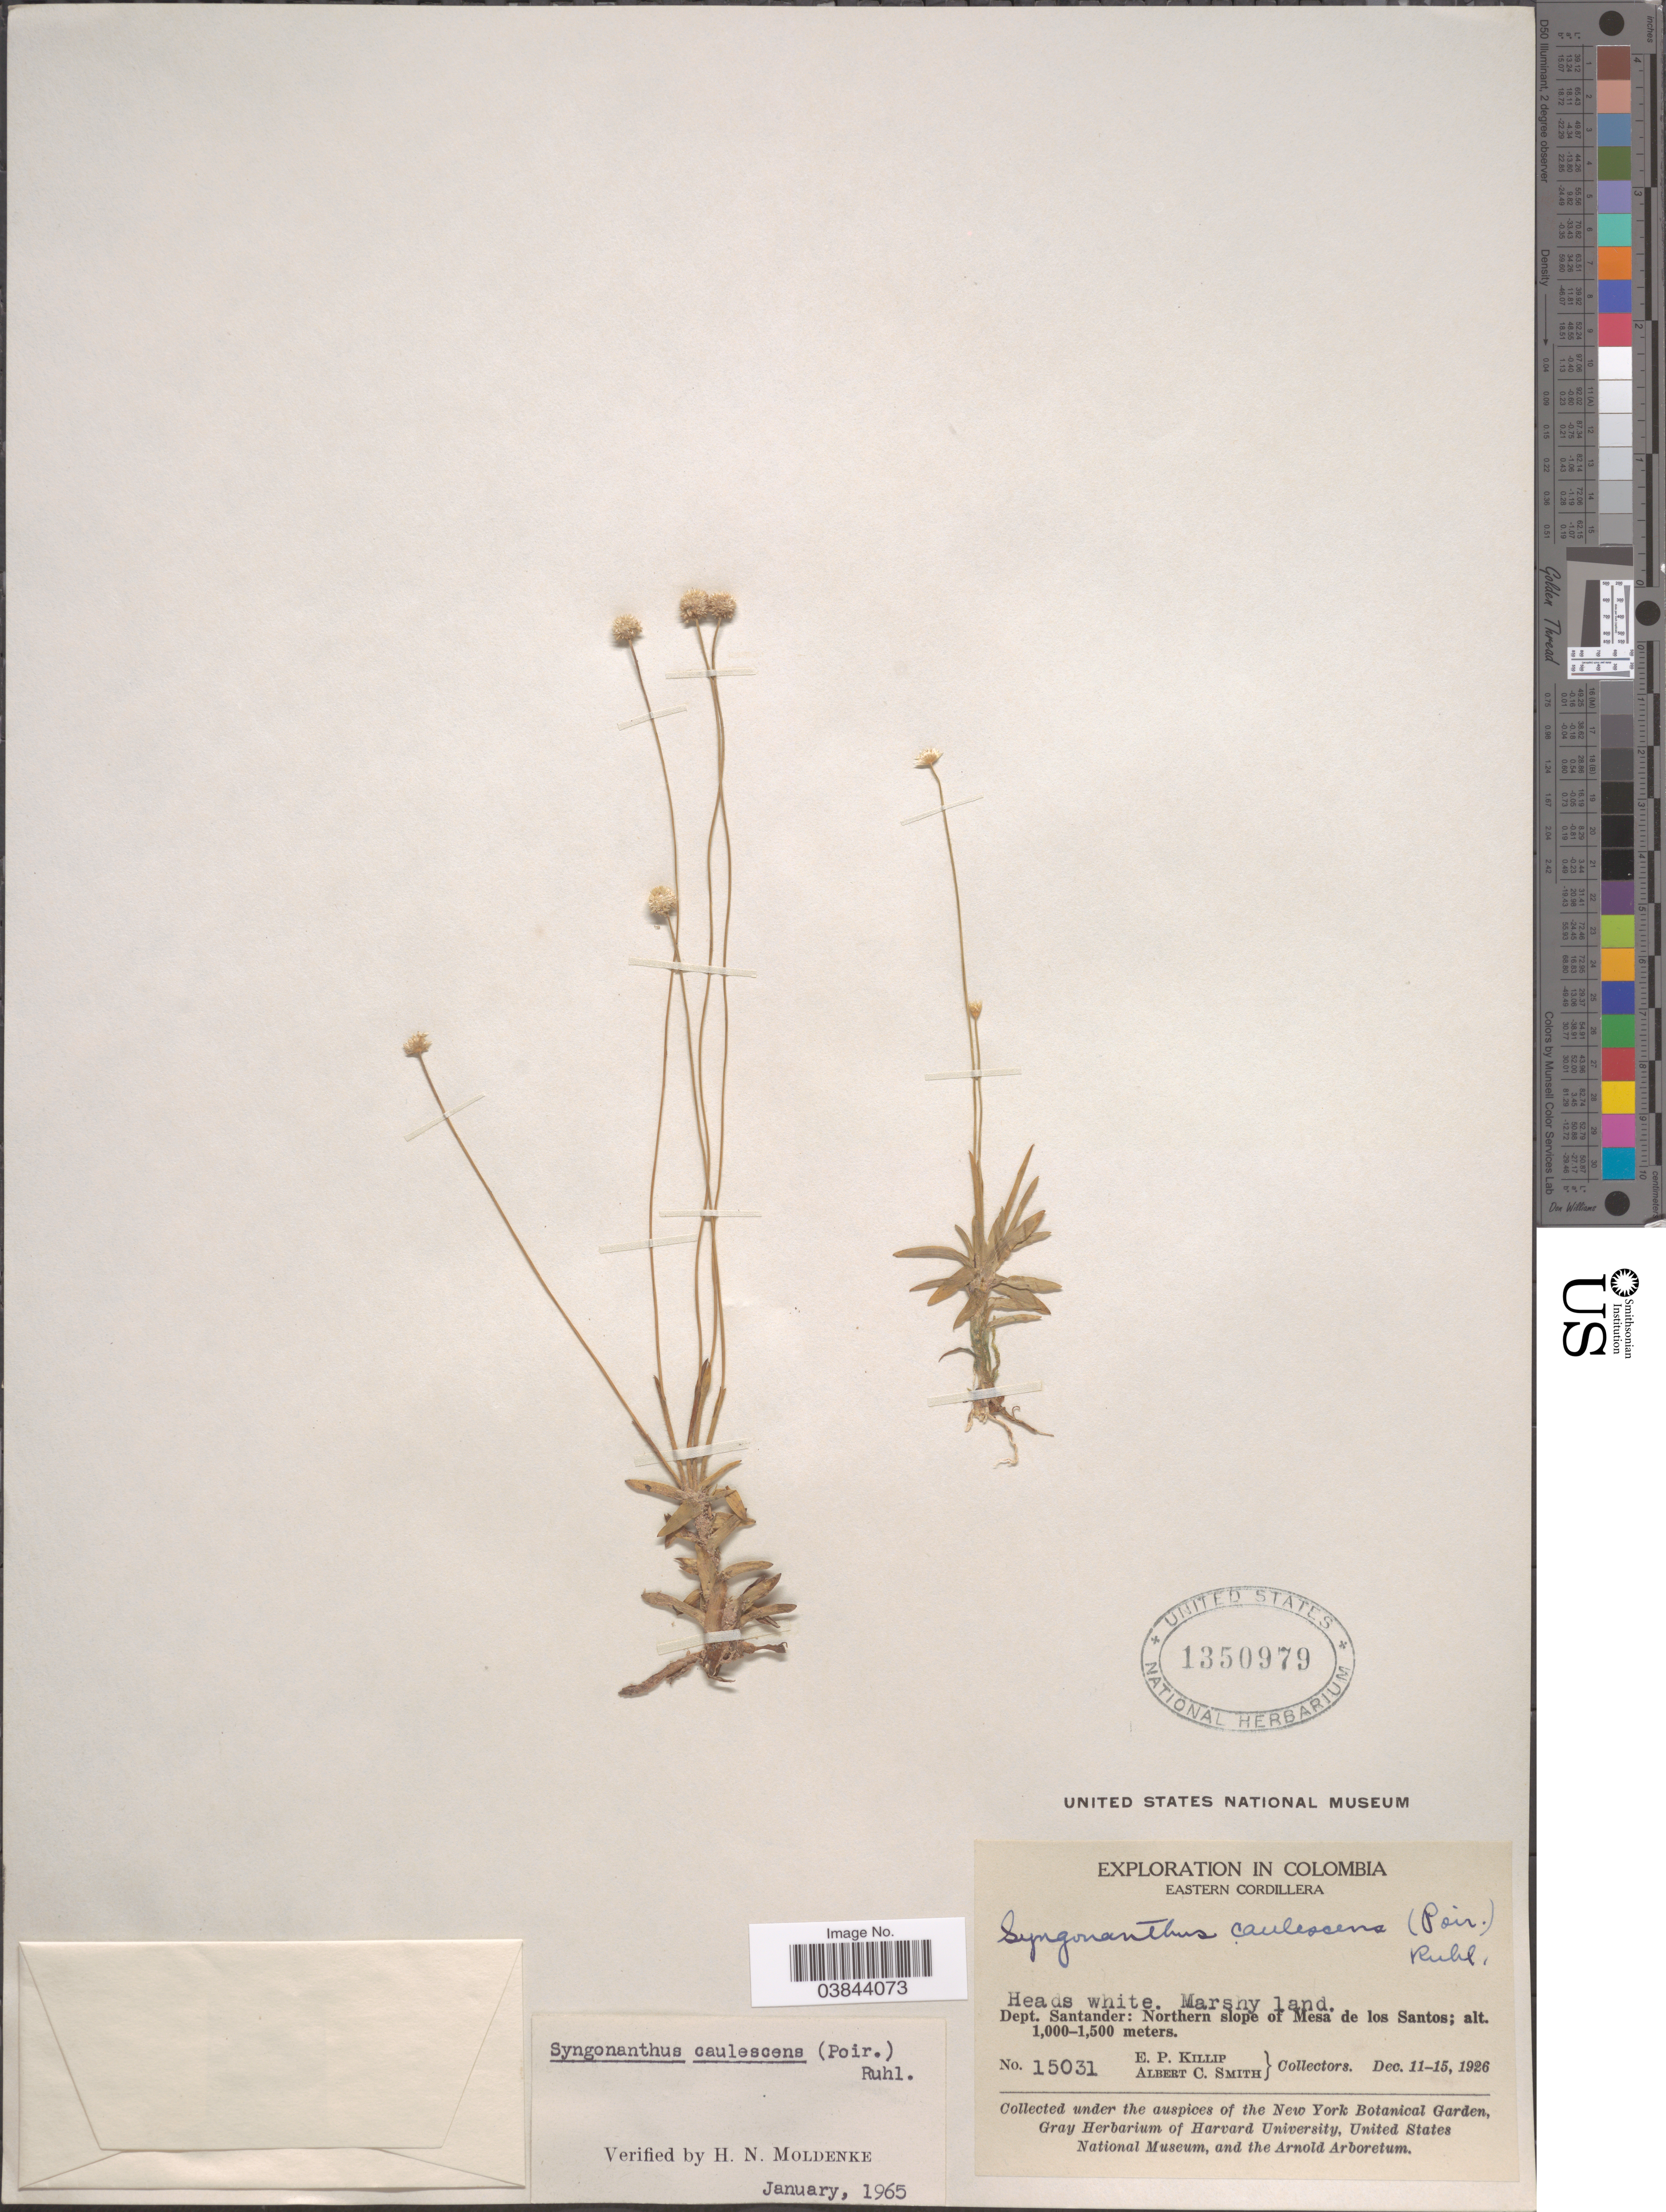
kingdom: Plantae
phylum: Tracheophyta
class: Liliopsida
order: Poales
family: Eriocaulaceae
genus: Syngonanthus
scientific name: Syngonanthus caulescens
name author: (Poir.) Ruhland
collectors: E. P. Killip & A. C. Smith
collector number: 15031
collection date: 1926-12-11/1926-12-15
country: Colombia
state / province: Santander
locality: Eastern Cordillera. Dept. Santander: Northern slope of Mesa de los Santos.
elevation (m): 1000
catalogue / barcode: US 1350979